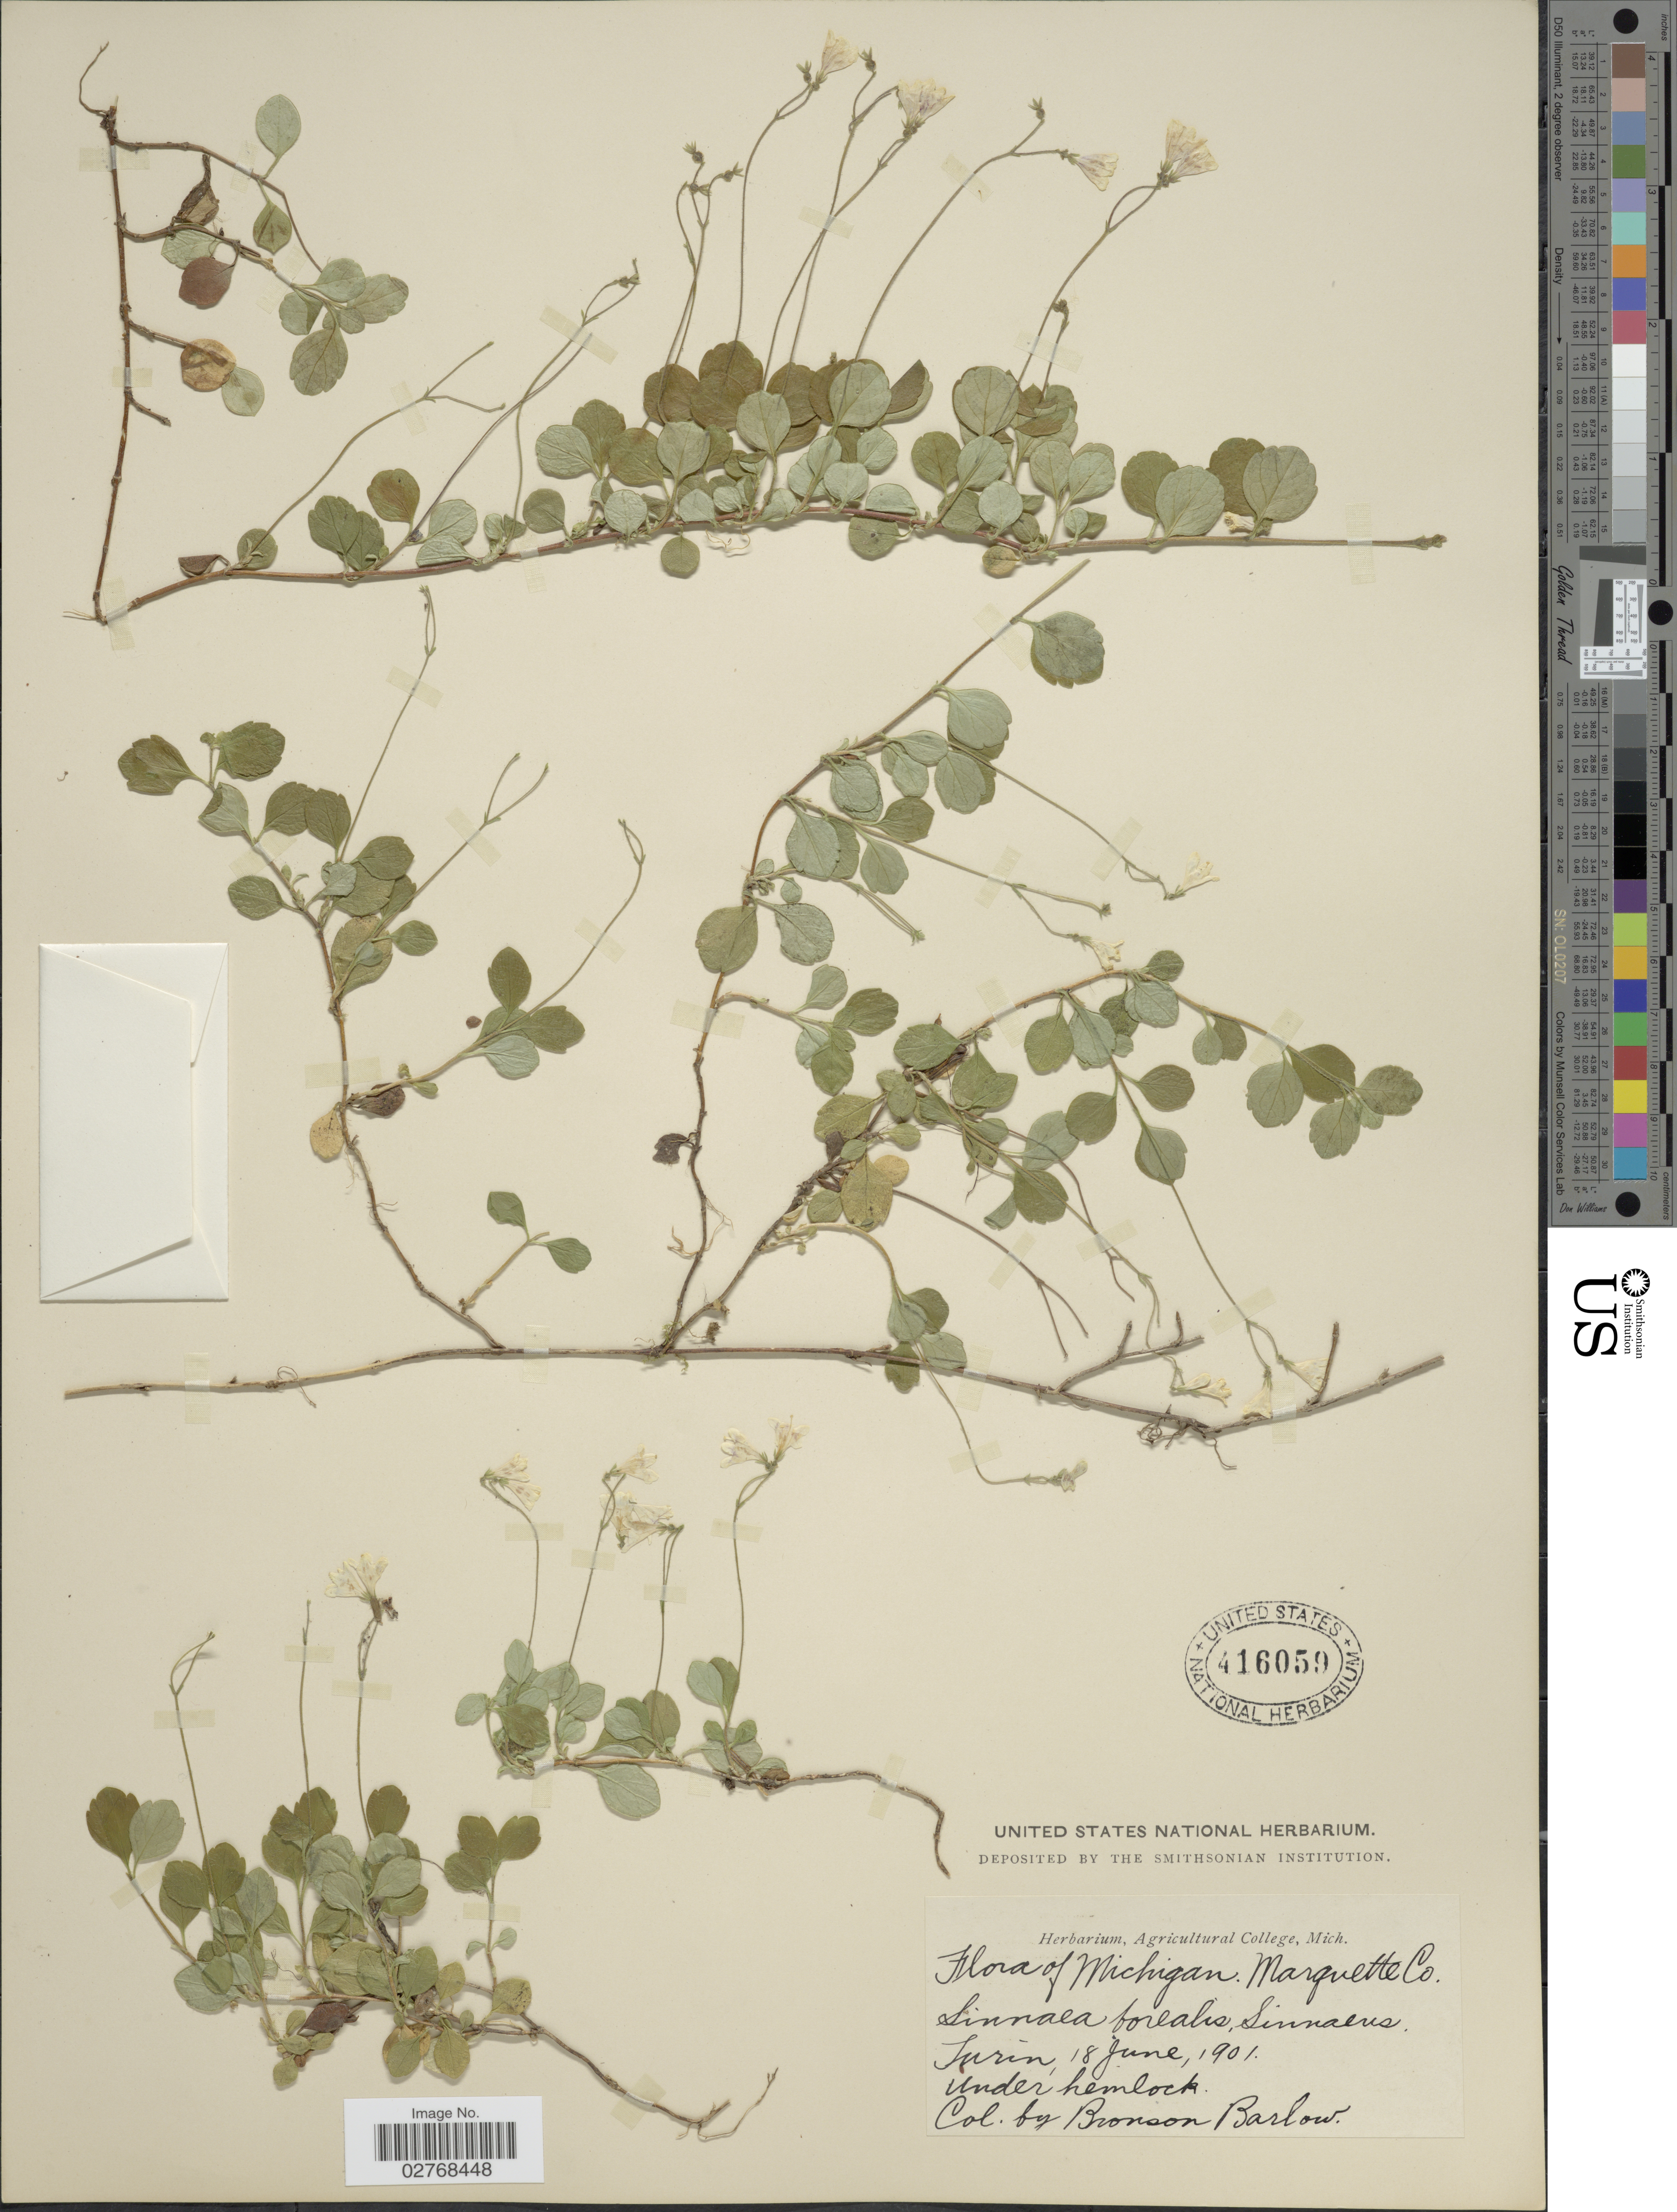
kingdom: Plantae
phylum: Tracheophyta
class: Magnoliopsida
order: Dipsacales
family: Caprifoliaceae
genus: Linnaea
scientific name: Linnaea borealis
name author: L.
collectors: Barlow, B.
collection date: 1901-06-18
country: United States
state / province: Michigan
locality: Marquette Co. Turin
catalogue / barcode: US 416059